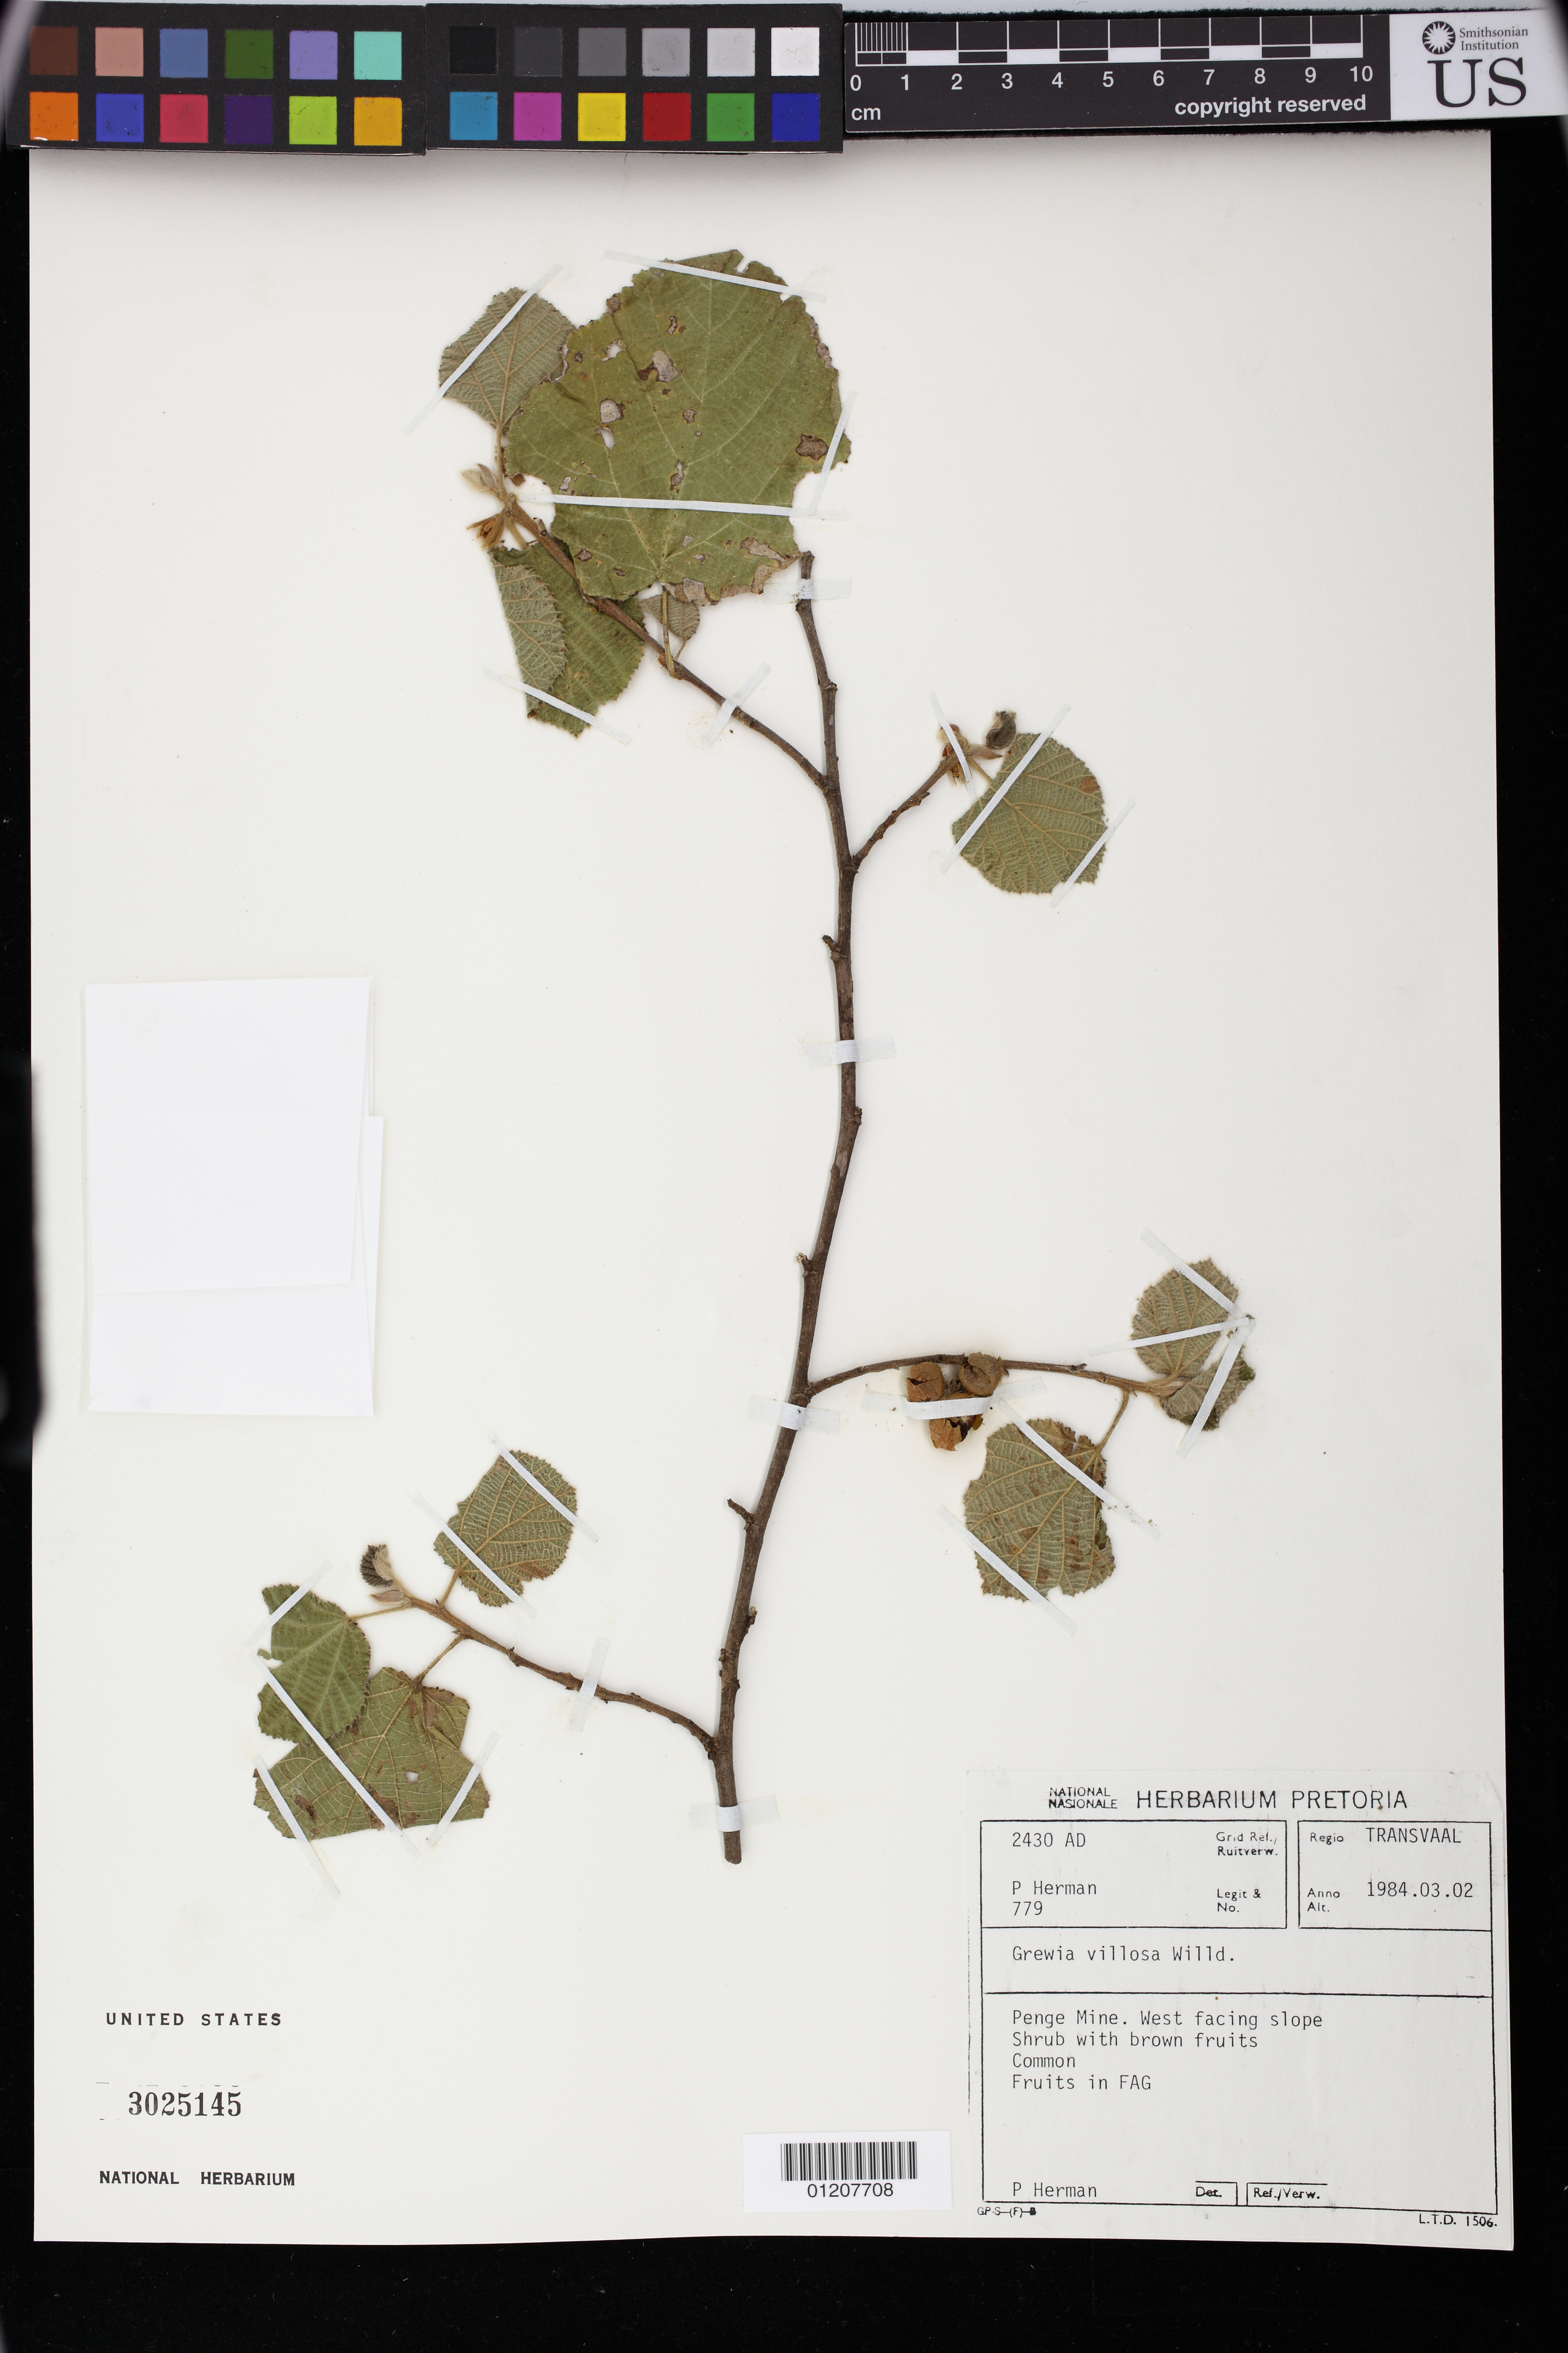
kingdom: Plantae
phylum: Tracheophyta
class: Magnoliopsida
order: Malvales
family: Malvaceae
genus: Grewia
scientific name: Grewia villosa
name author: Willd.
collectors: P. Herman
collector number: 779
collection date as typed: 03 Feb 1984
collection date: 1984-02-03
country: South Africa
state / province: Limpopo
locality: Transvaal: Grid ref: 2430 AD. Penge Mine. West facing slope.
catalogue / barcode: US 3025145